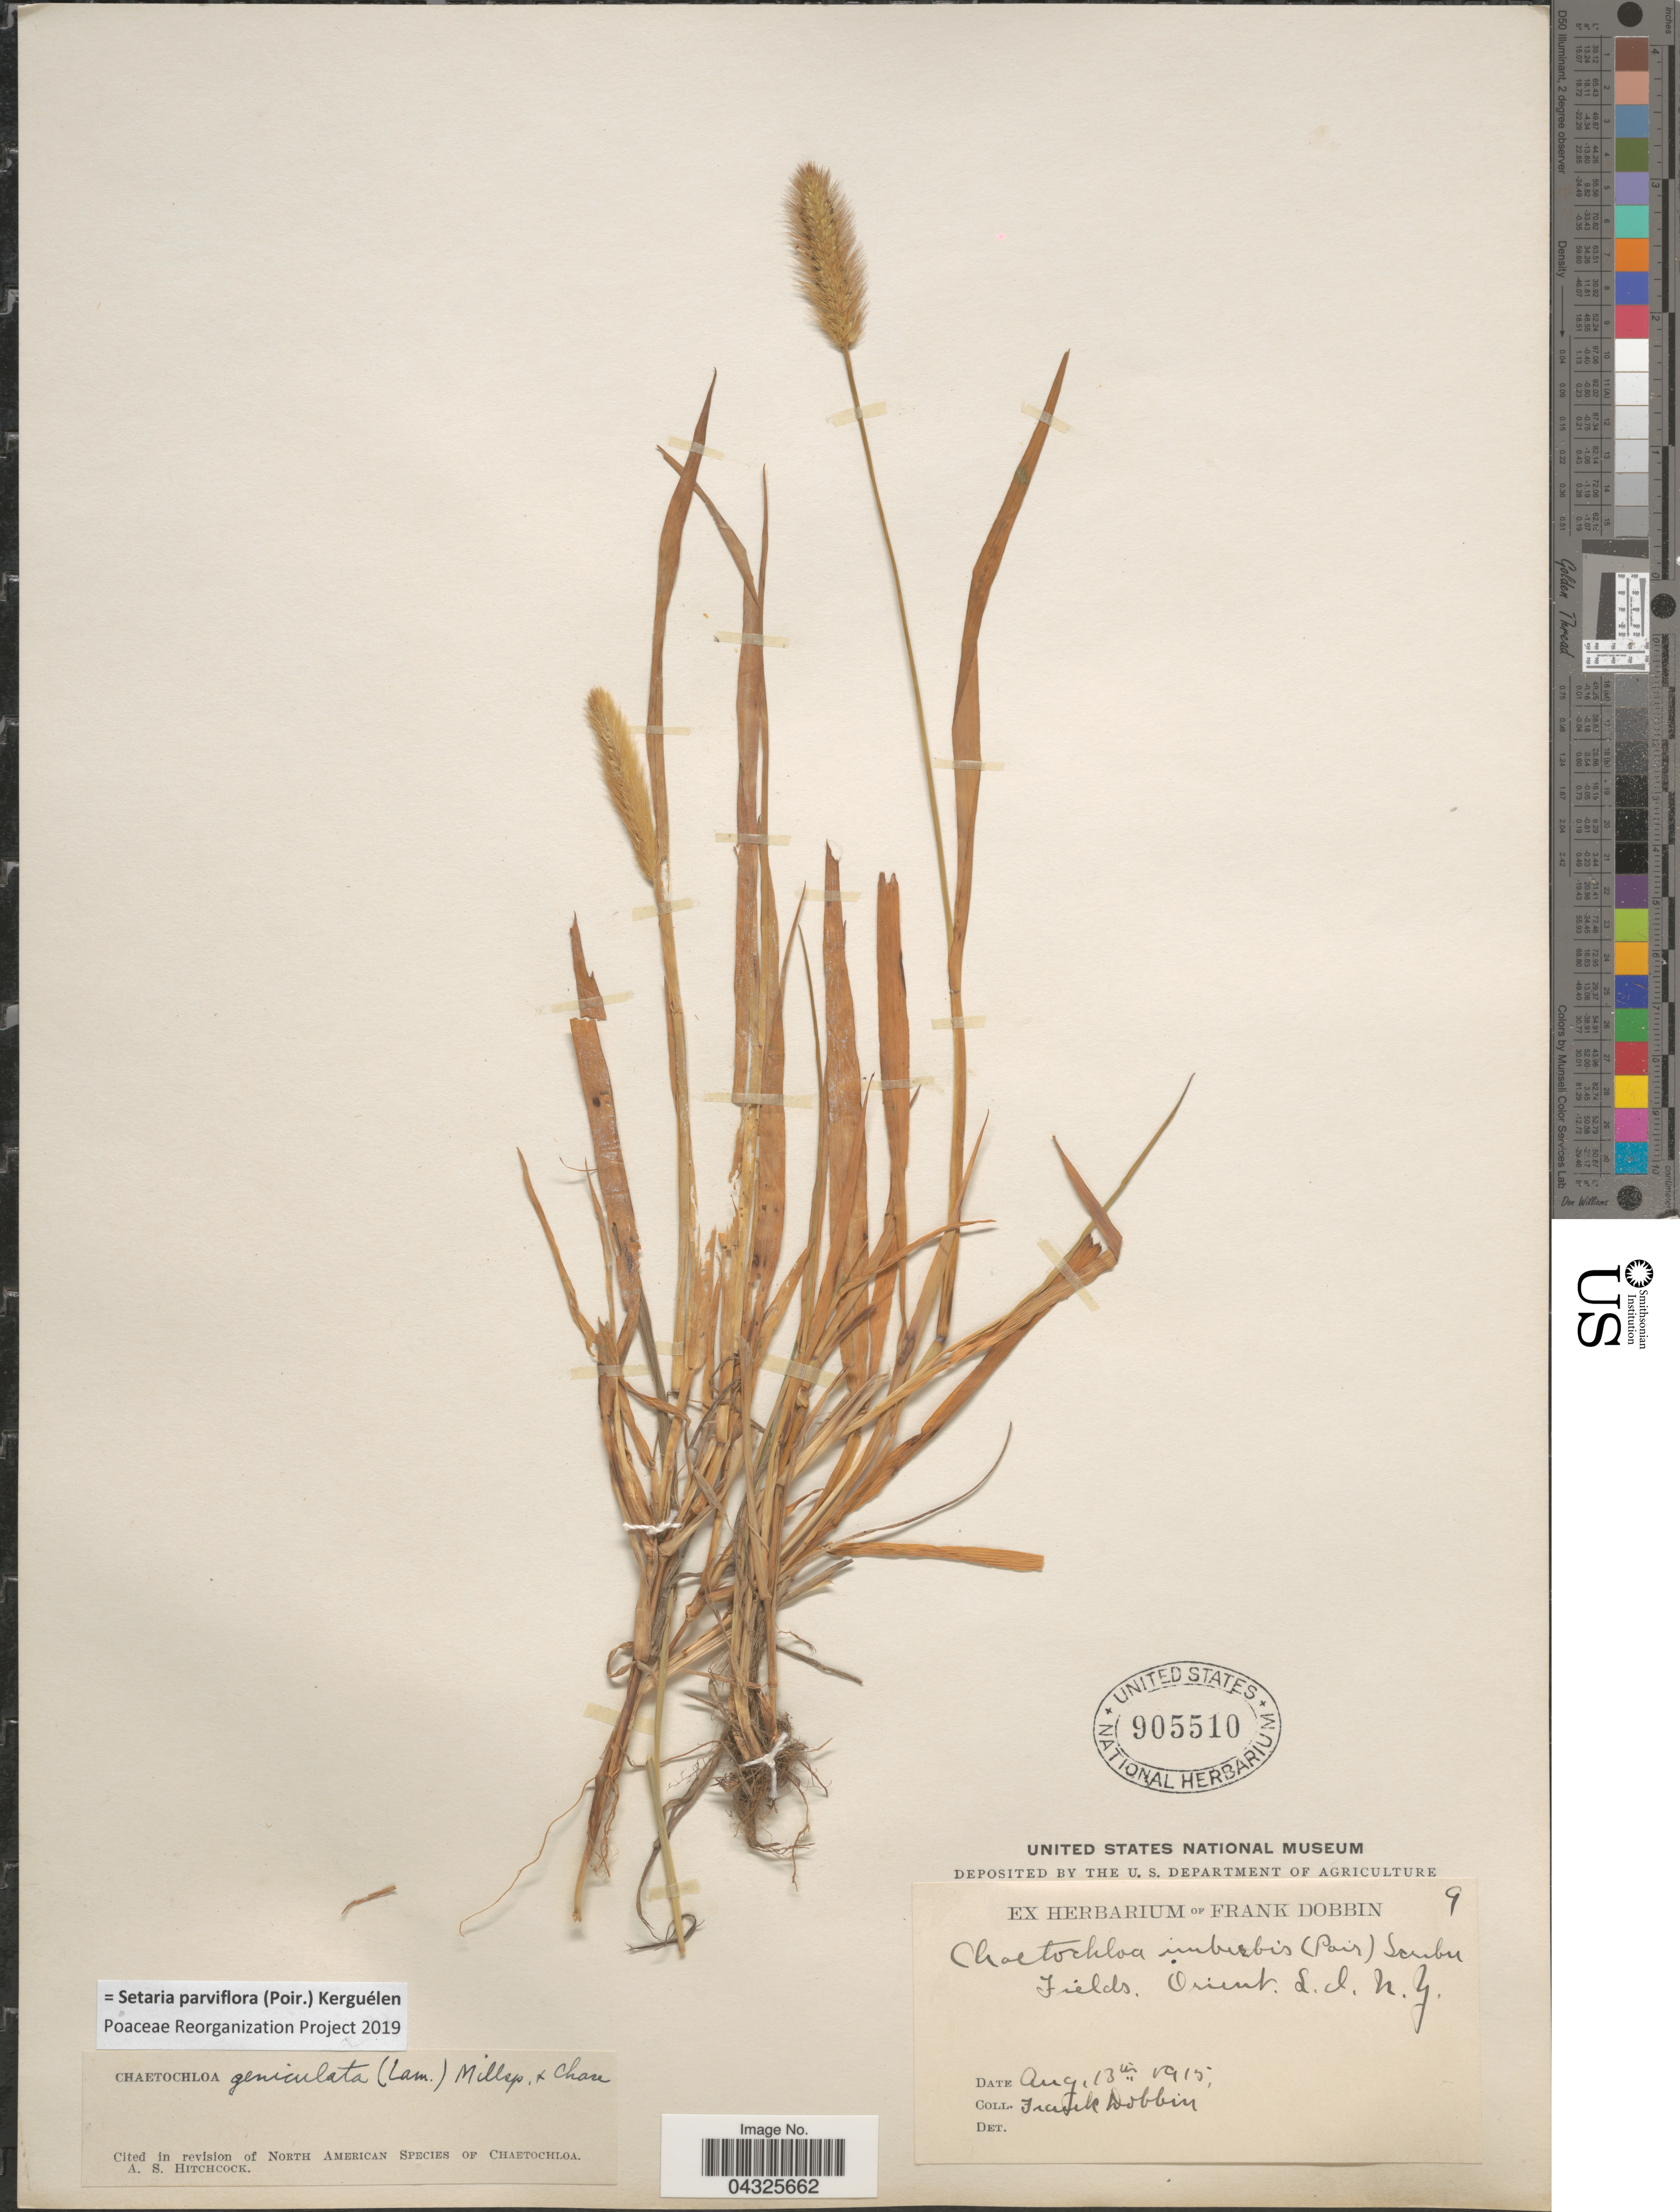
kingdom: Plantae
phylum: Tracheophyta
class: Liliopsida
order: Poales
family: Poaceae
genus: Setaria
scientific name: Setaria parviflora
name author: (Poir.) Kerguélen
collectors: F. Dobbin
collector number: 9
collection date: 1915-08-13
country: United States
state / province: New York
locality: Fields. Orient. L. I.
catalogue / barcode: US 905510